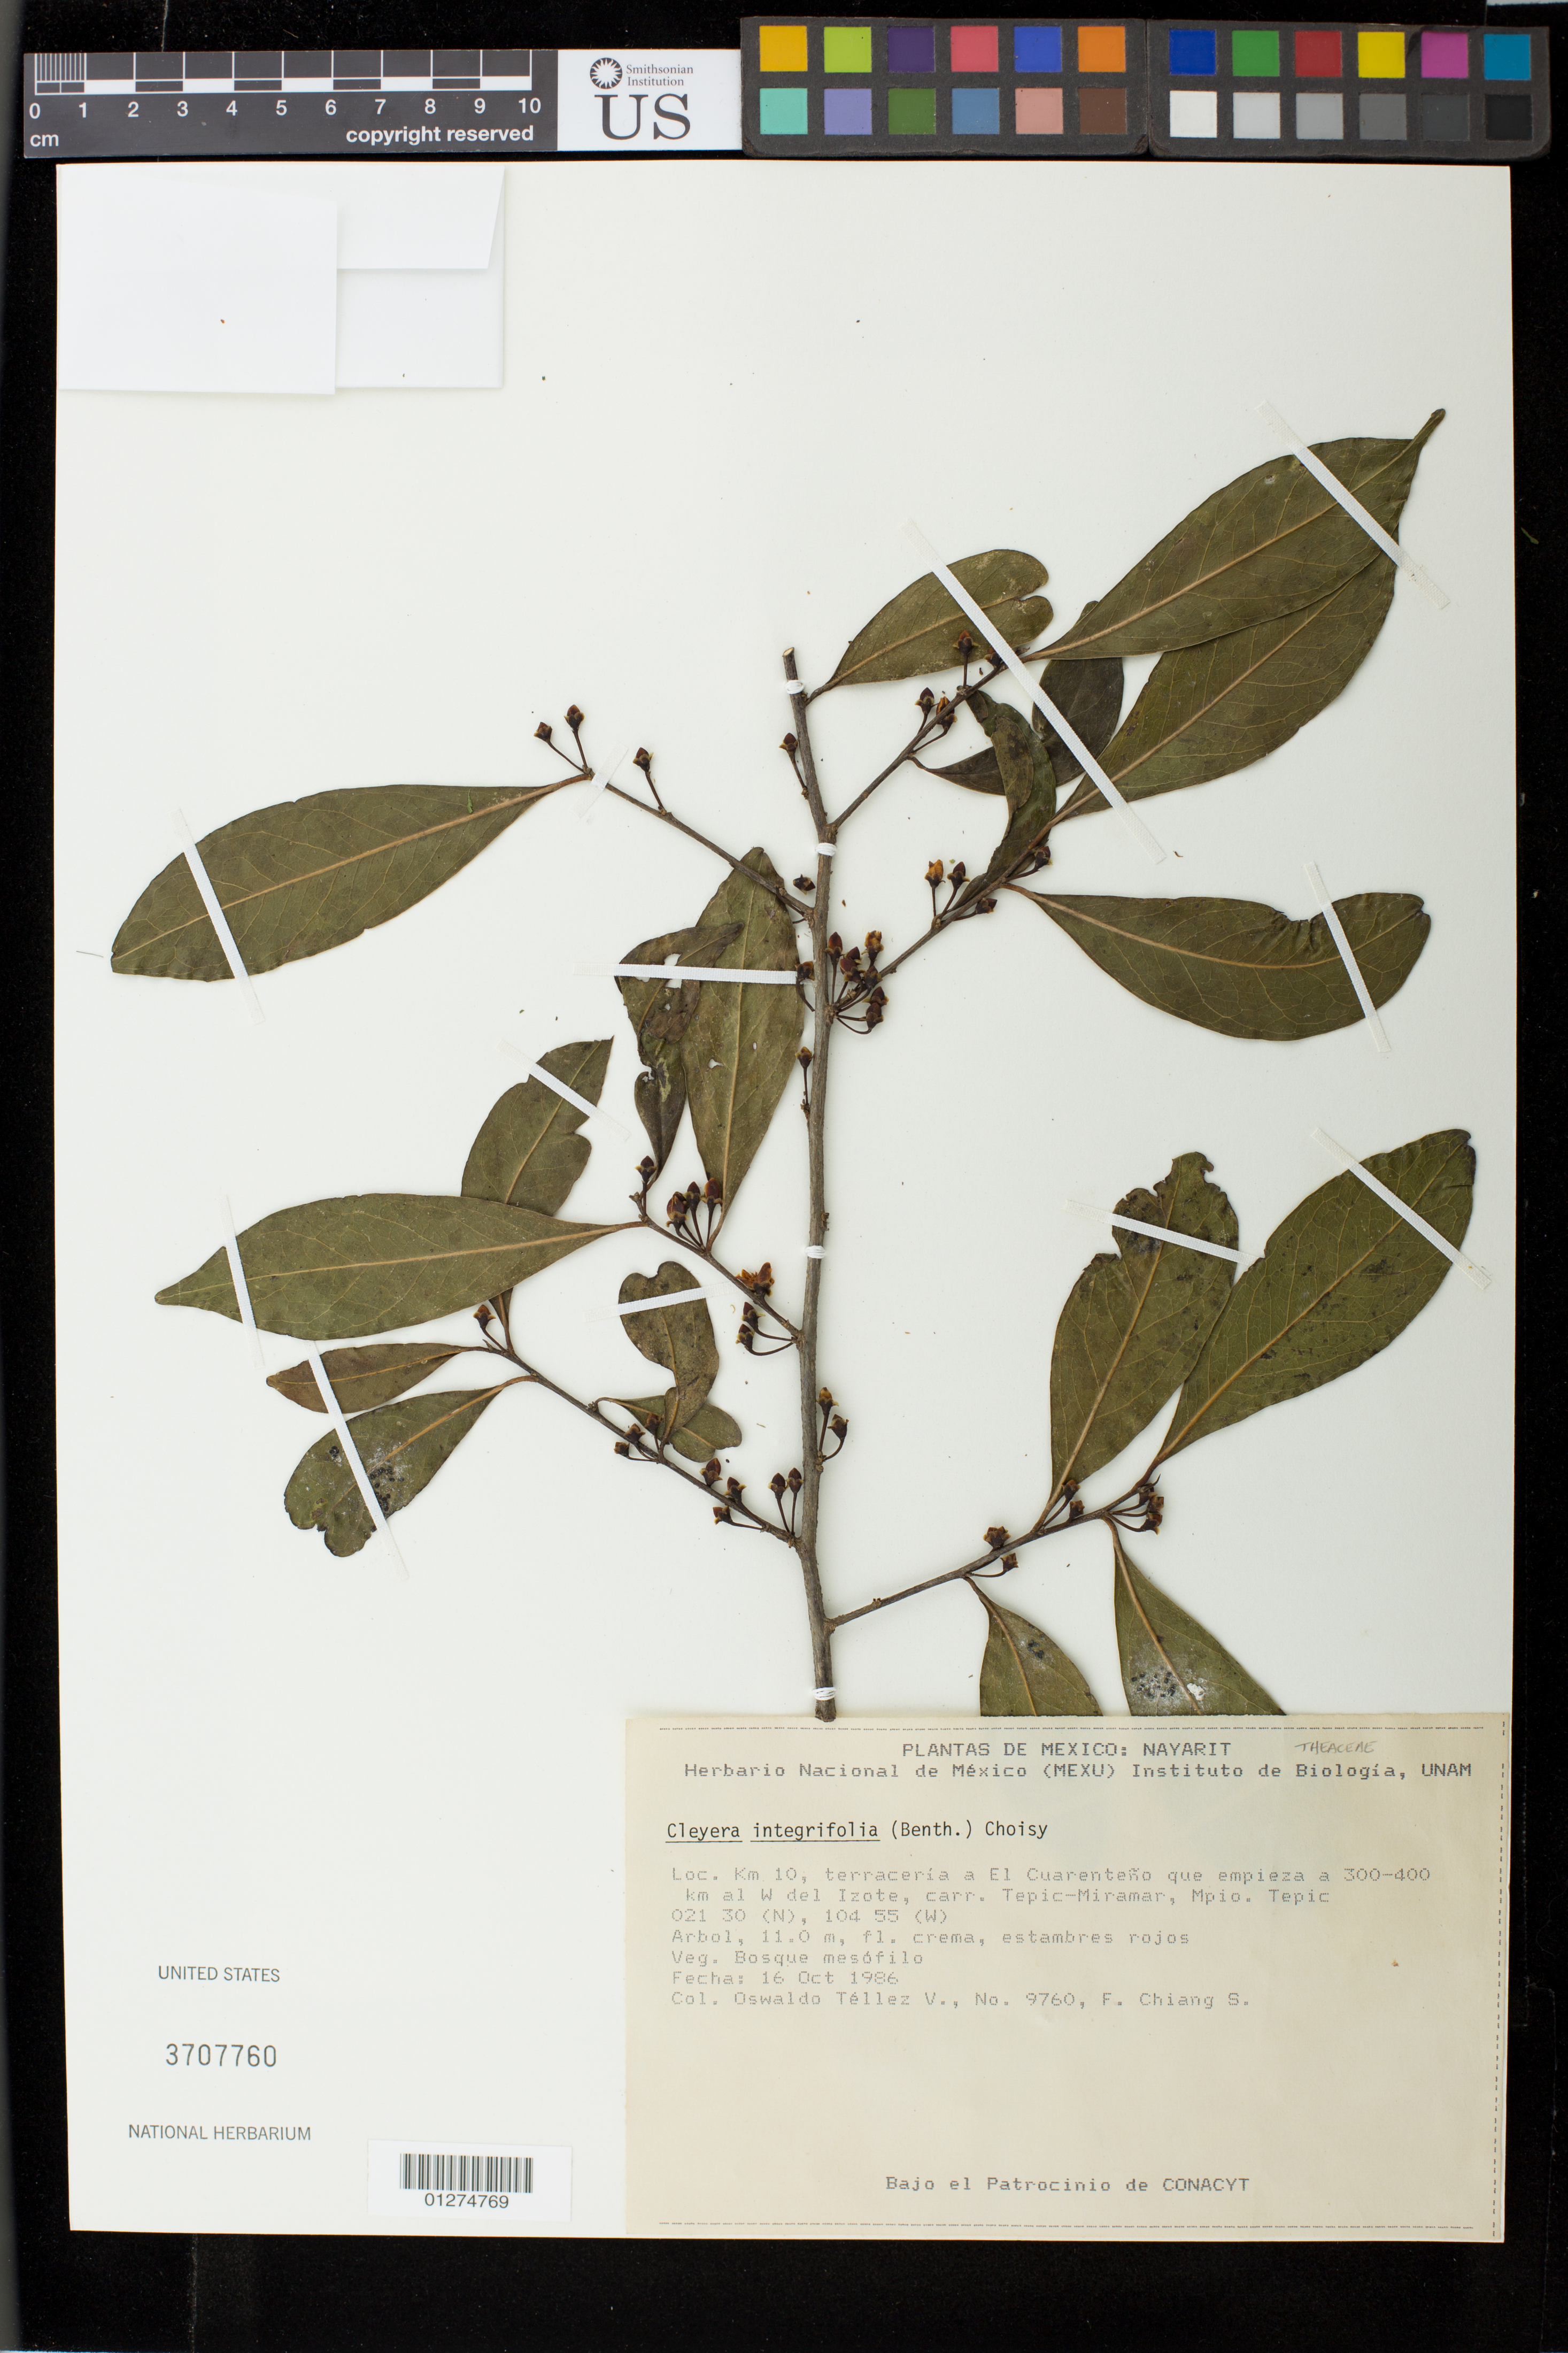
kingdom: Plantae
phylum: Tracheophyta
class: Magnoliopsida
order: Ericales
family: Pentaphylacaceae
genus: Cleyera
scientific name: Cleyera integrifolia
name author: (Benth.) Choisy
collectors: O. Téllez V. & F. Chiang S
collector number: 9760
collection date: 1986-10-16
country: Mexico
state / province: Nayarit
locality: Km 10, terraceria a El Cuarenteno que empieza a 300-400 km al W del Izote, carr. Tepic-Miramar, Mpio. Tepic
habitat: bosque meofilo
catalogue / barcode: US 3707760